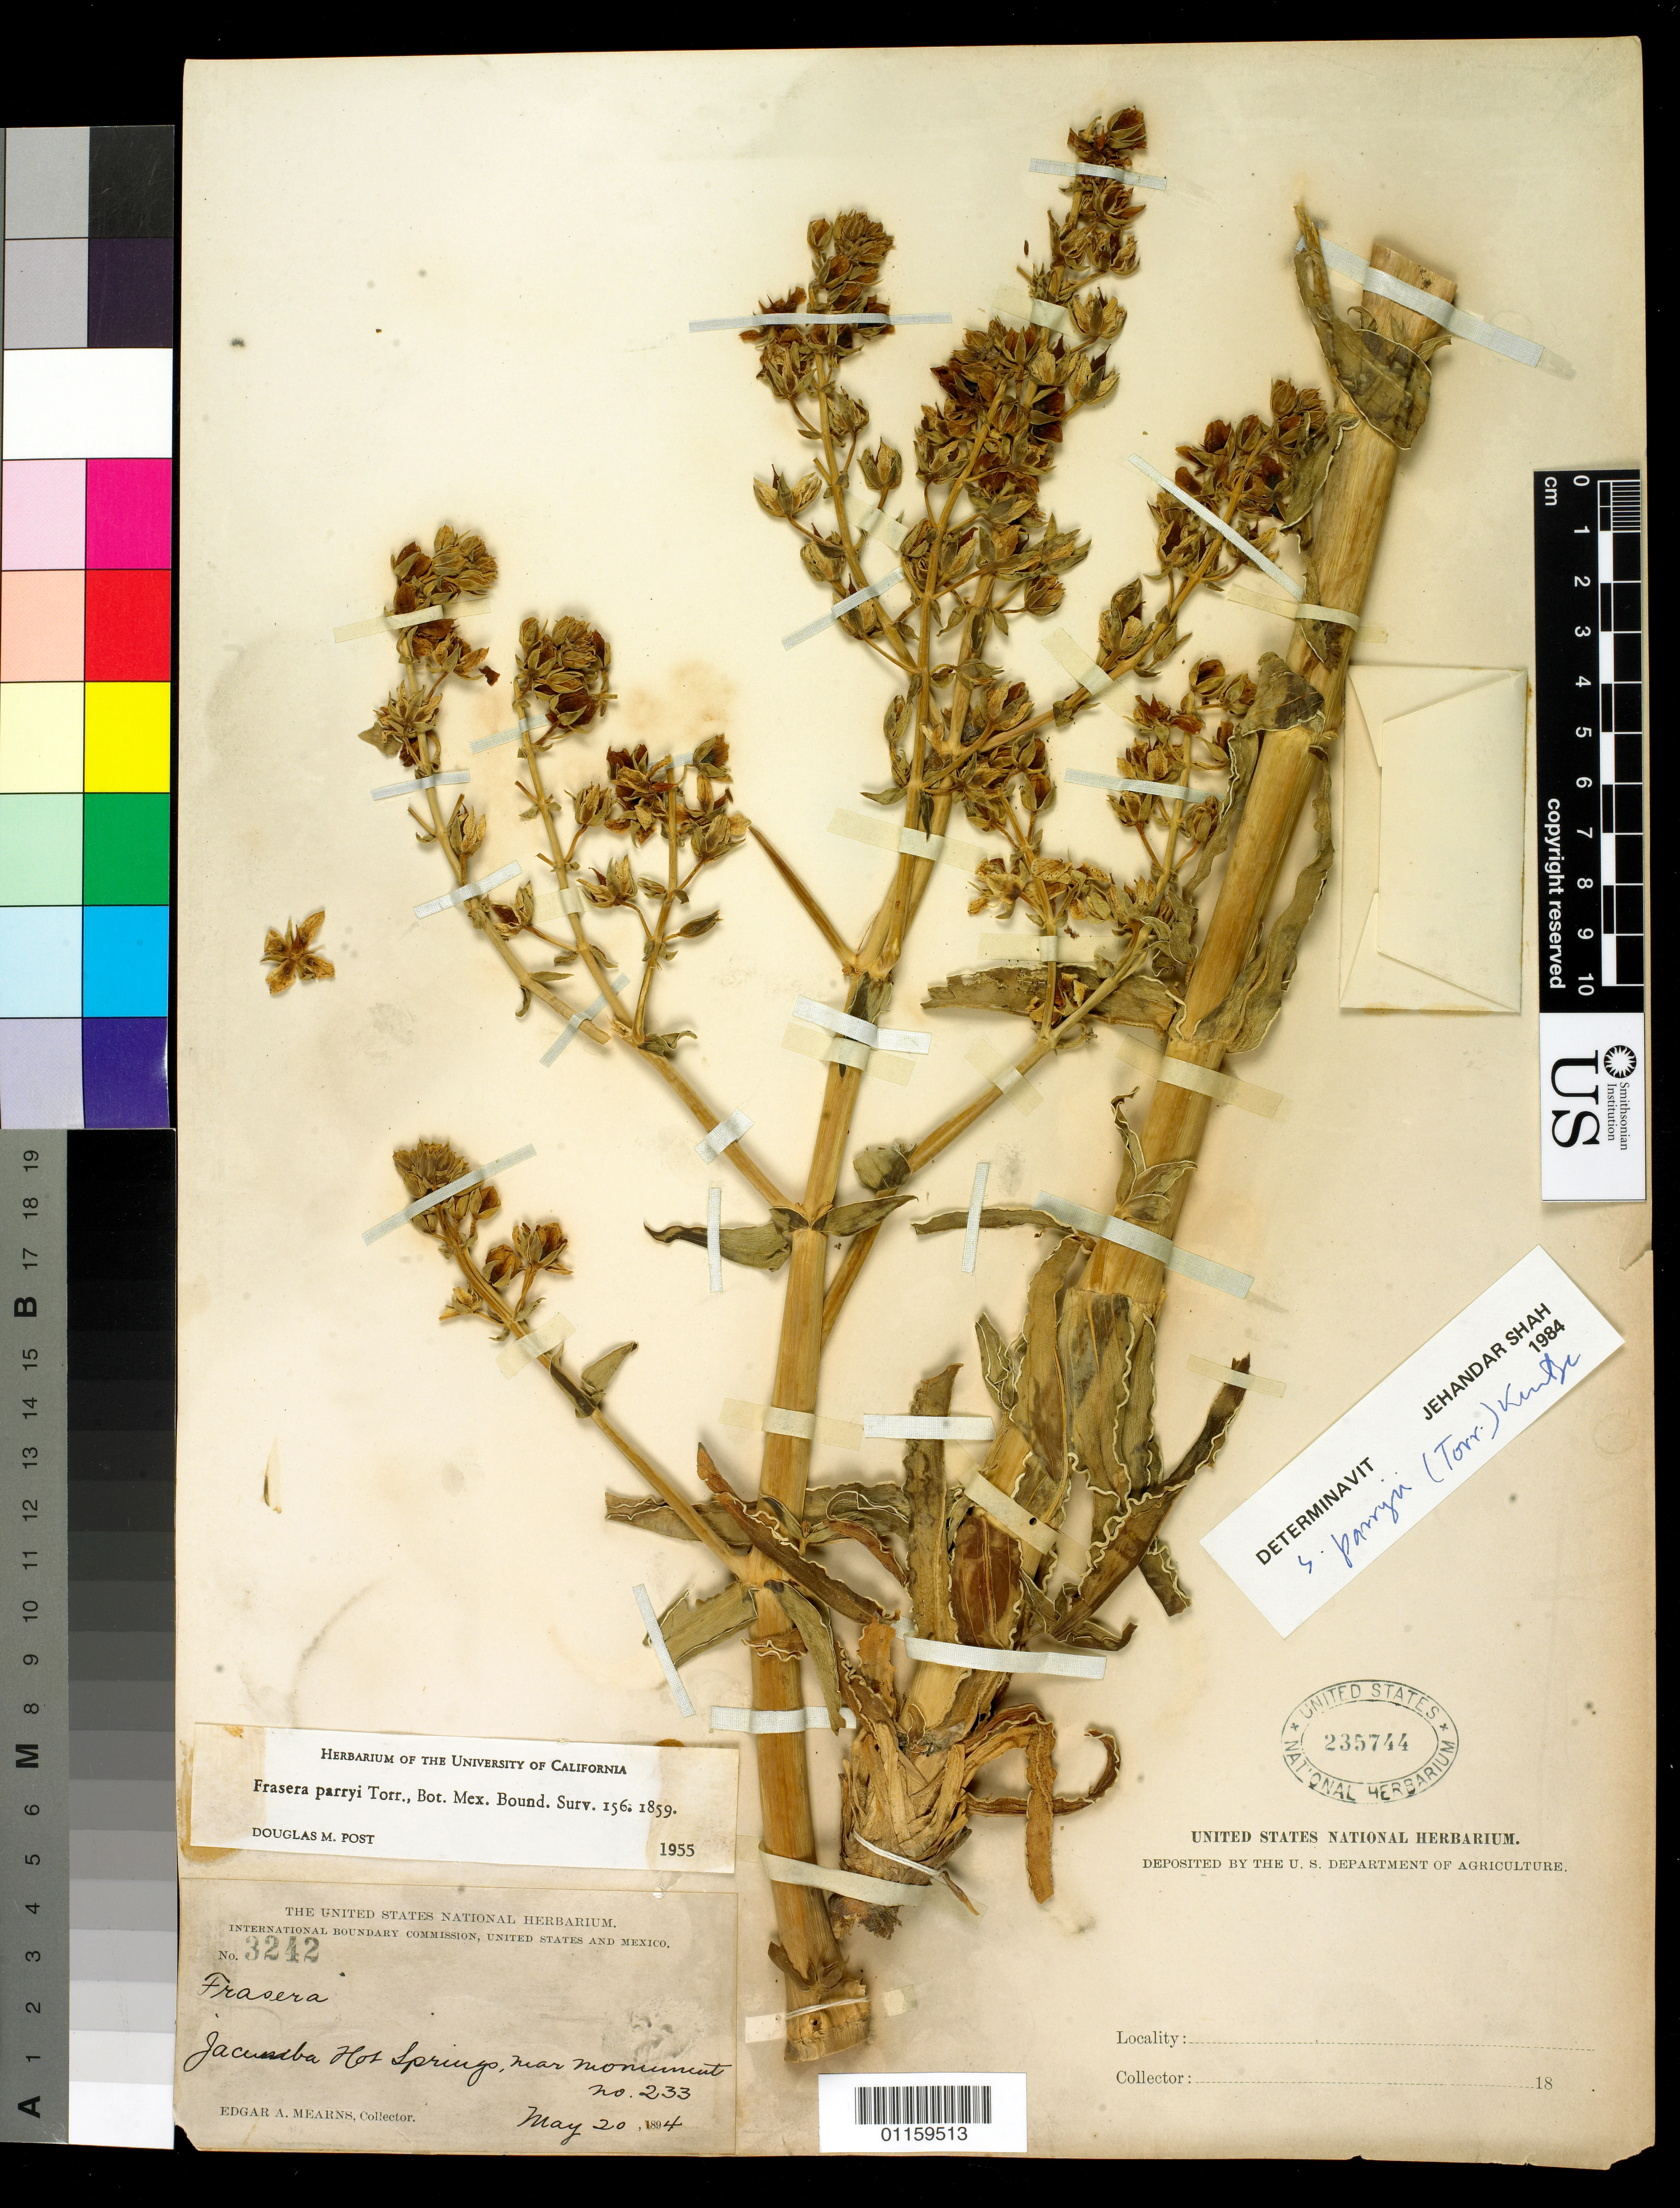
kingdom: Plantae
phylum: Tracheophyta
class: Magnoliopsida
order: Gentianales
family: Gentianaceae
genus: Swertia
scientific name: Swertia parryi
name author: (Torr.) Kuntze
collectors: E. A. Mearns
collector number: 3242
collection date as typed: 20 May 1894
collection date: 1894-05-20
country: United States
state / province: California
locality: Monument # 233, Jacumba Hot Springs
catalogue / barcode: US 235744